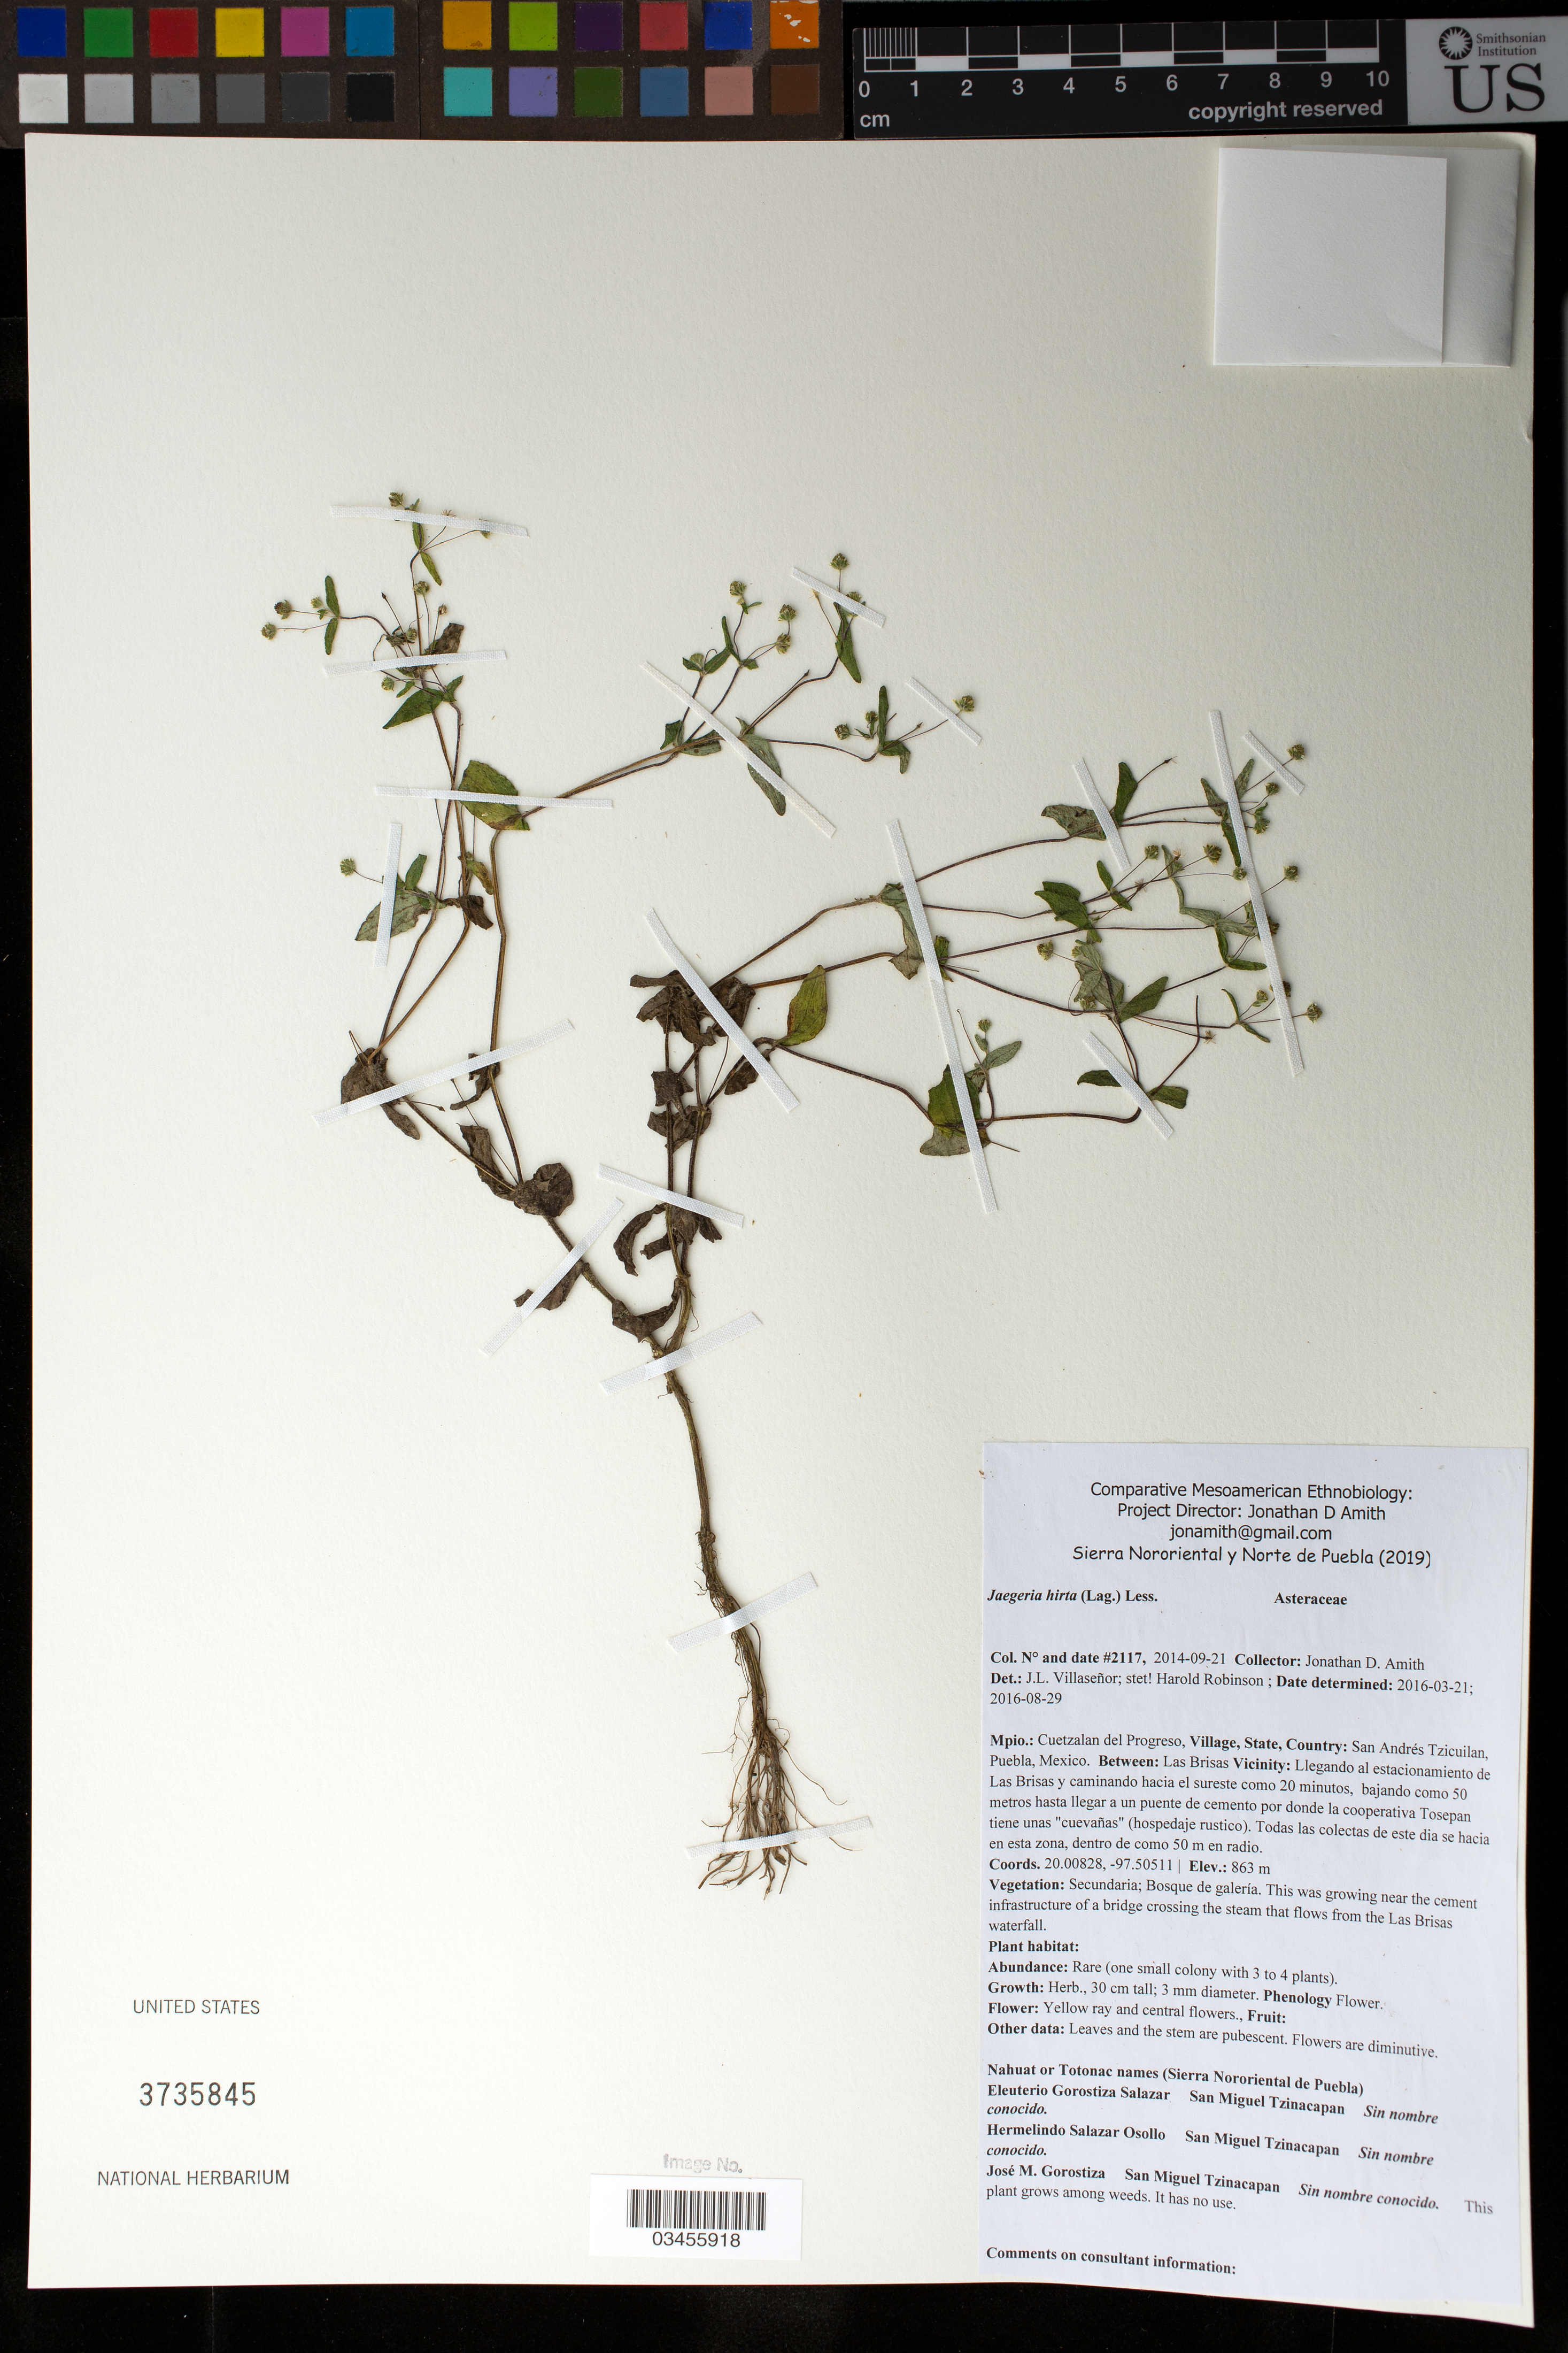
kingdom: Plantae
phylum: Tracheophyta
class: Magnoliopsida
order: Asterales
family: Asteraceae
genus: Jaegeria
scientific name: Jaegeria hirta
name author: (Lag.) Less.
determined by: Robinson, Harold E., (US)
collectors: J. D. Amith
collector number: JDA_02117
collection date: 2014-09-21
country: México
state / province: Puebla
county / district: Cuetzalan del Progreso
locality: PUEBLO: San Andrés Tzicuilan; LOCALIDAD EXACTA: Llegando al estacionamiento de Las Brisas y caminando hacia el sureste como 20 minutos, bajando como 50 metros hasta llegar a un puente de cemento por donde la cooperativa Tosepan tiene unas "cuevañas" (hosp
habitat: Gallery forest. This was growing near the cement infrastructure of a bridge crossing the steam that flows from the Las Brisas waterfall.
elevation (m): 863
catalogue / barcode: US 3735845